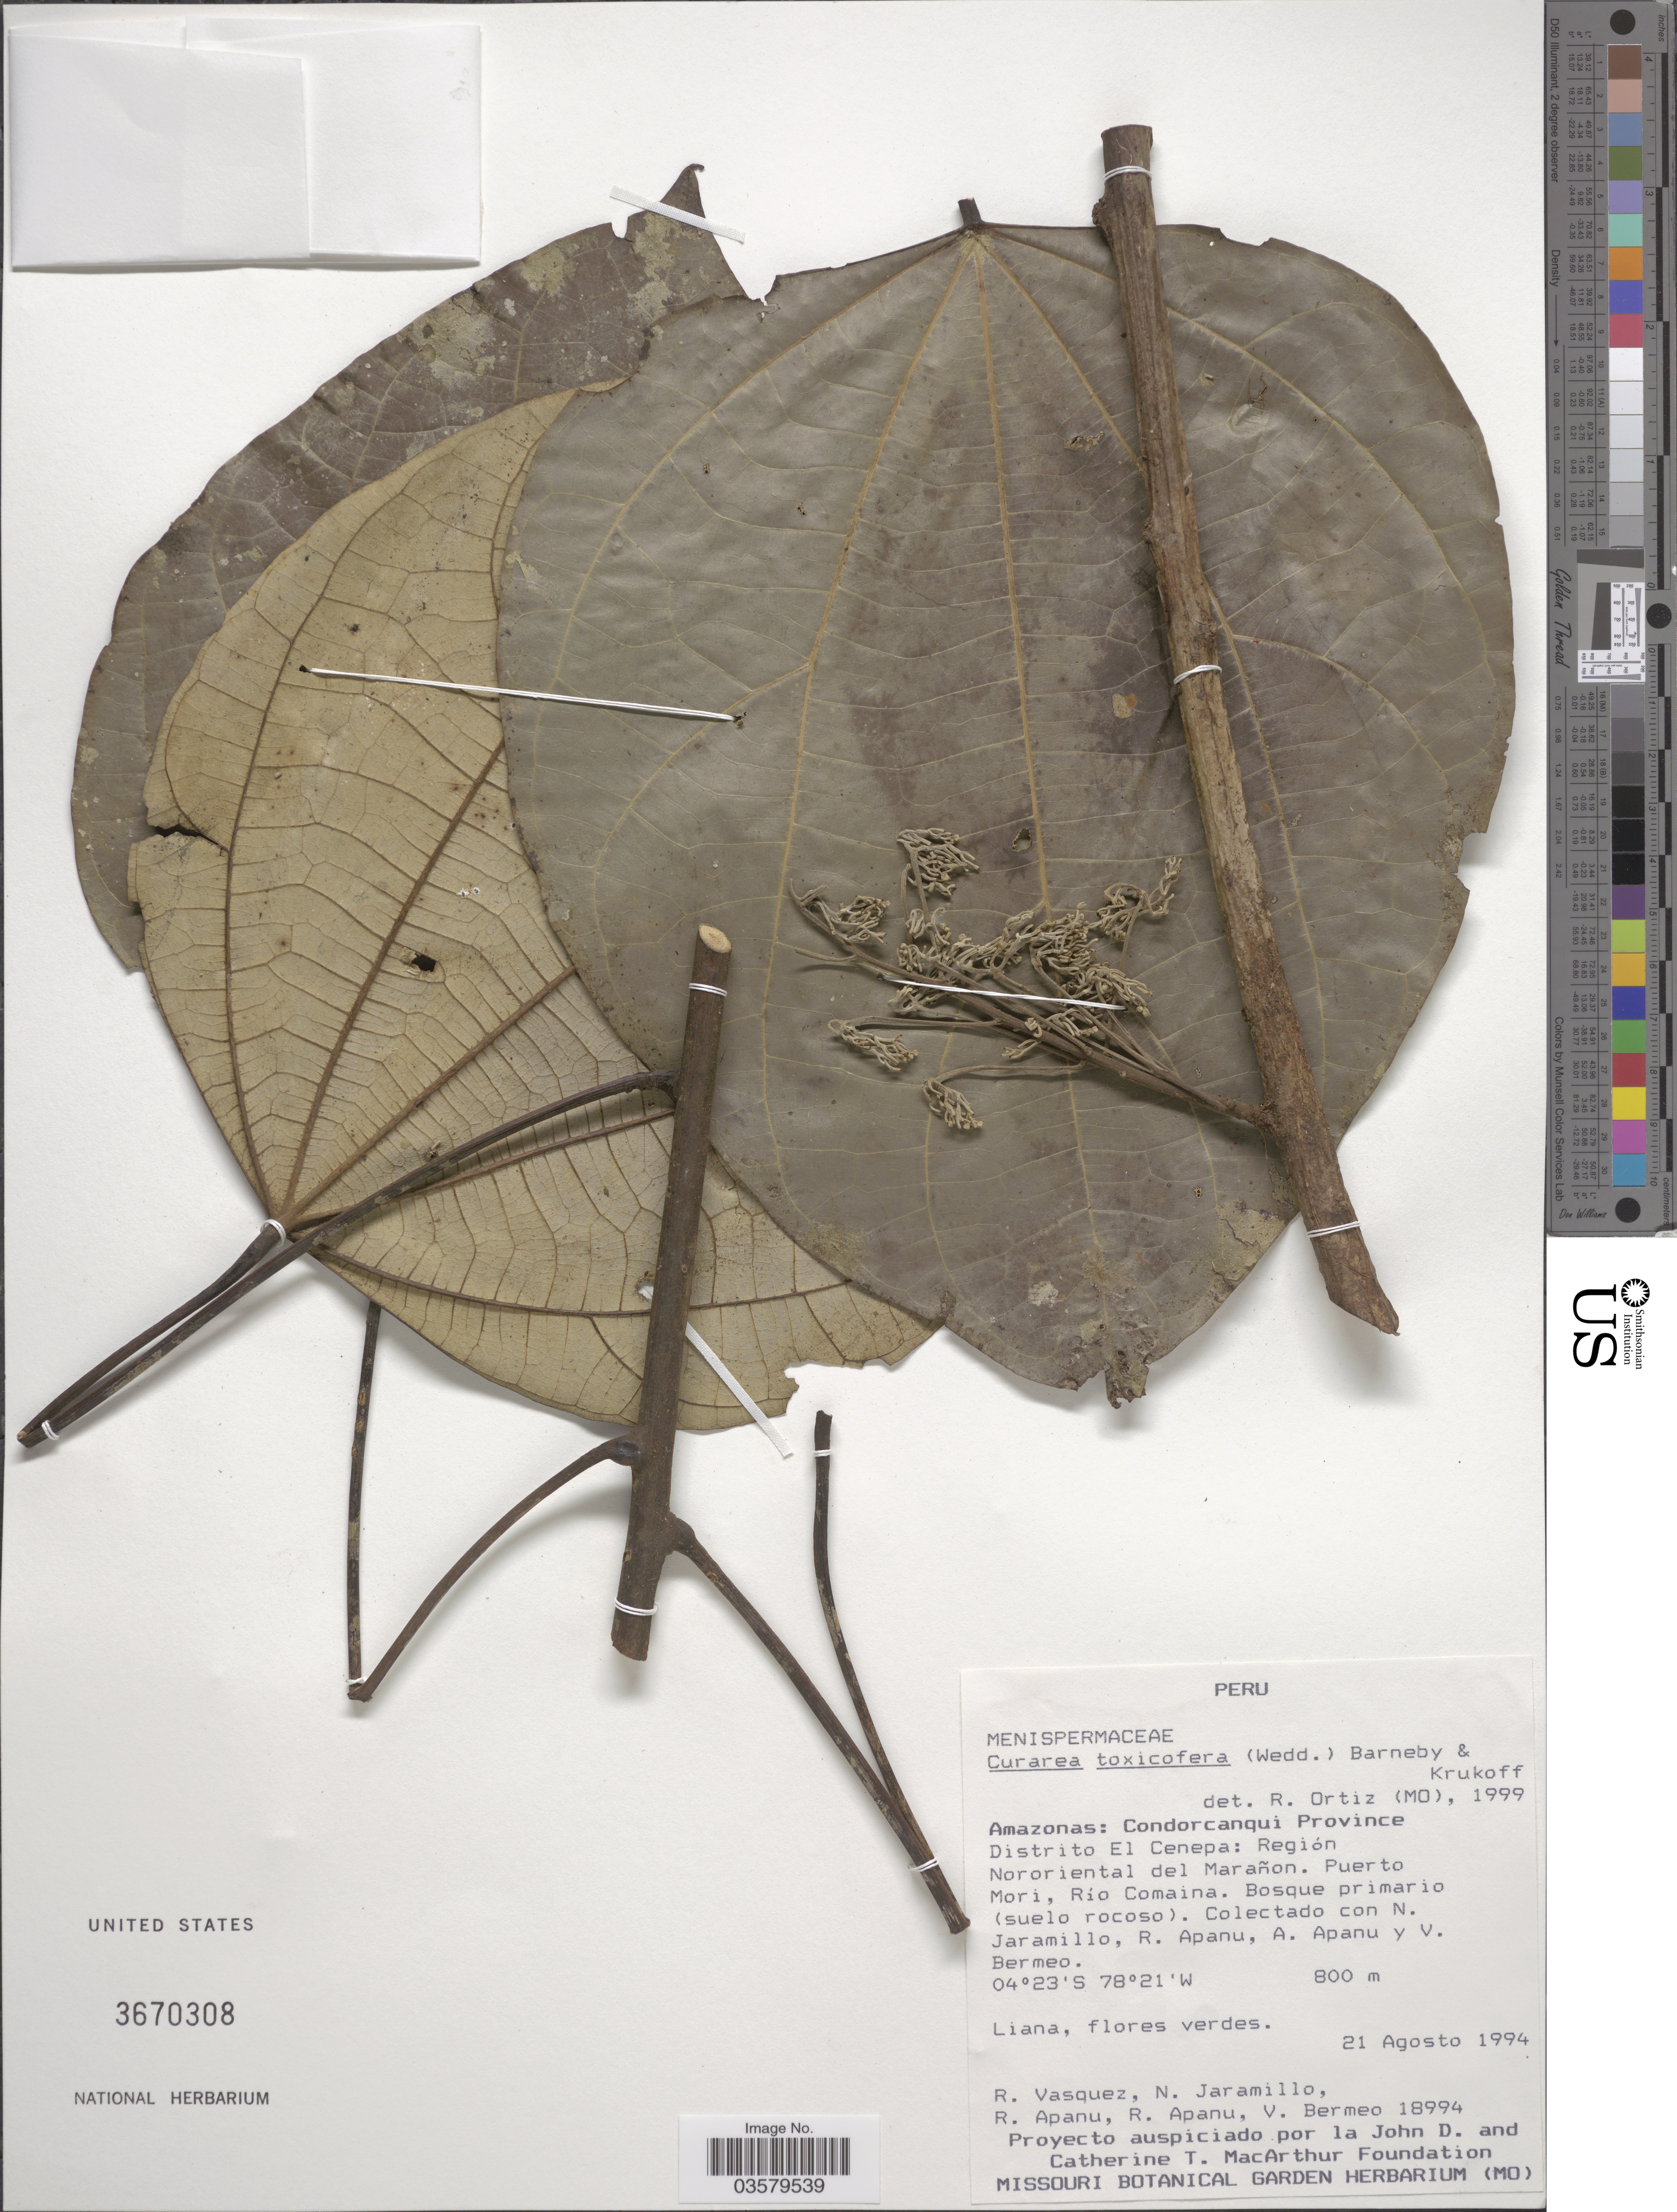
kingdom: Plantae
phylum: Tracheophyta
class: Magnoliopsida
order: Ranunculales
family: Menispermaceae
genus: Curarea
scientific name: Curarea toxicofera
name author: (Wedd.) Barneby & Krukoff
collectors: R. Vasquez, N. Jaramillo, R. Apanu, R. Apanu & V. Bermeo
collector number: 18994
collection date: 1994-08-21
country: Peru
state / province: Amazonas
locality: Condorcanqui Province. Distrito El Cenepa: Región Nororiental del Marañon. Puerto Mori, Río Comaina.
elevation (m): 800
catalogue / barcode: US 3670308